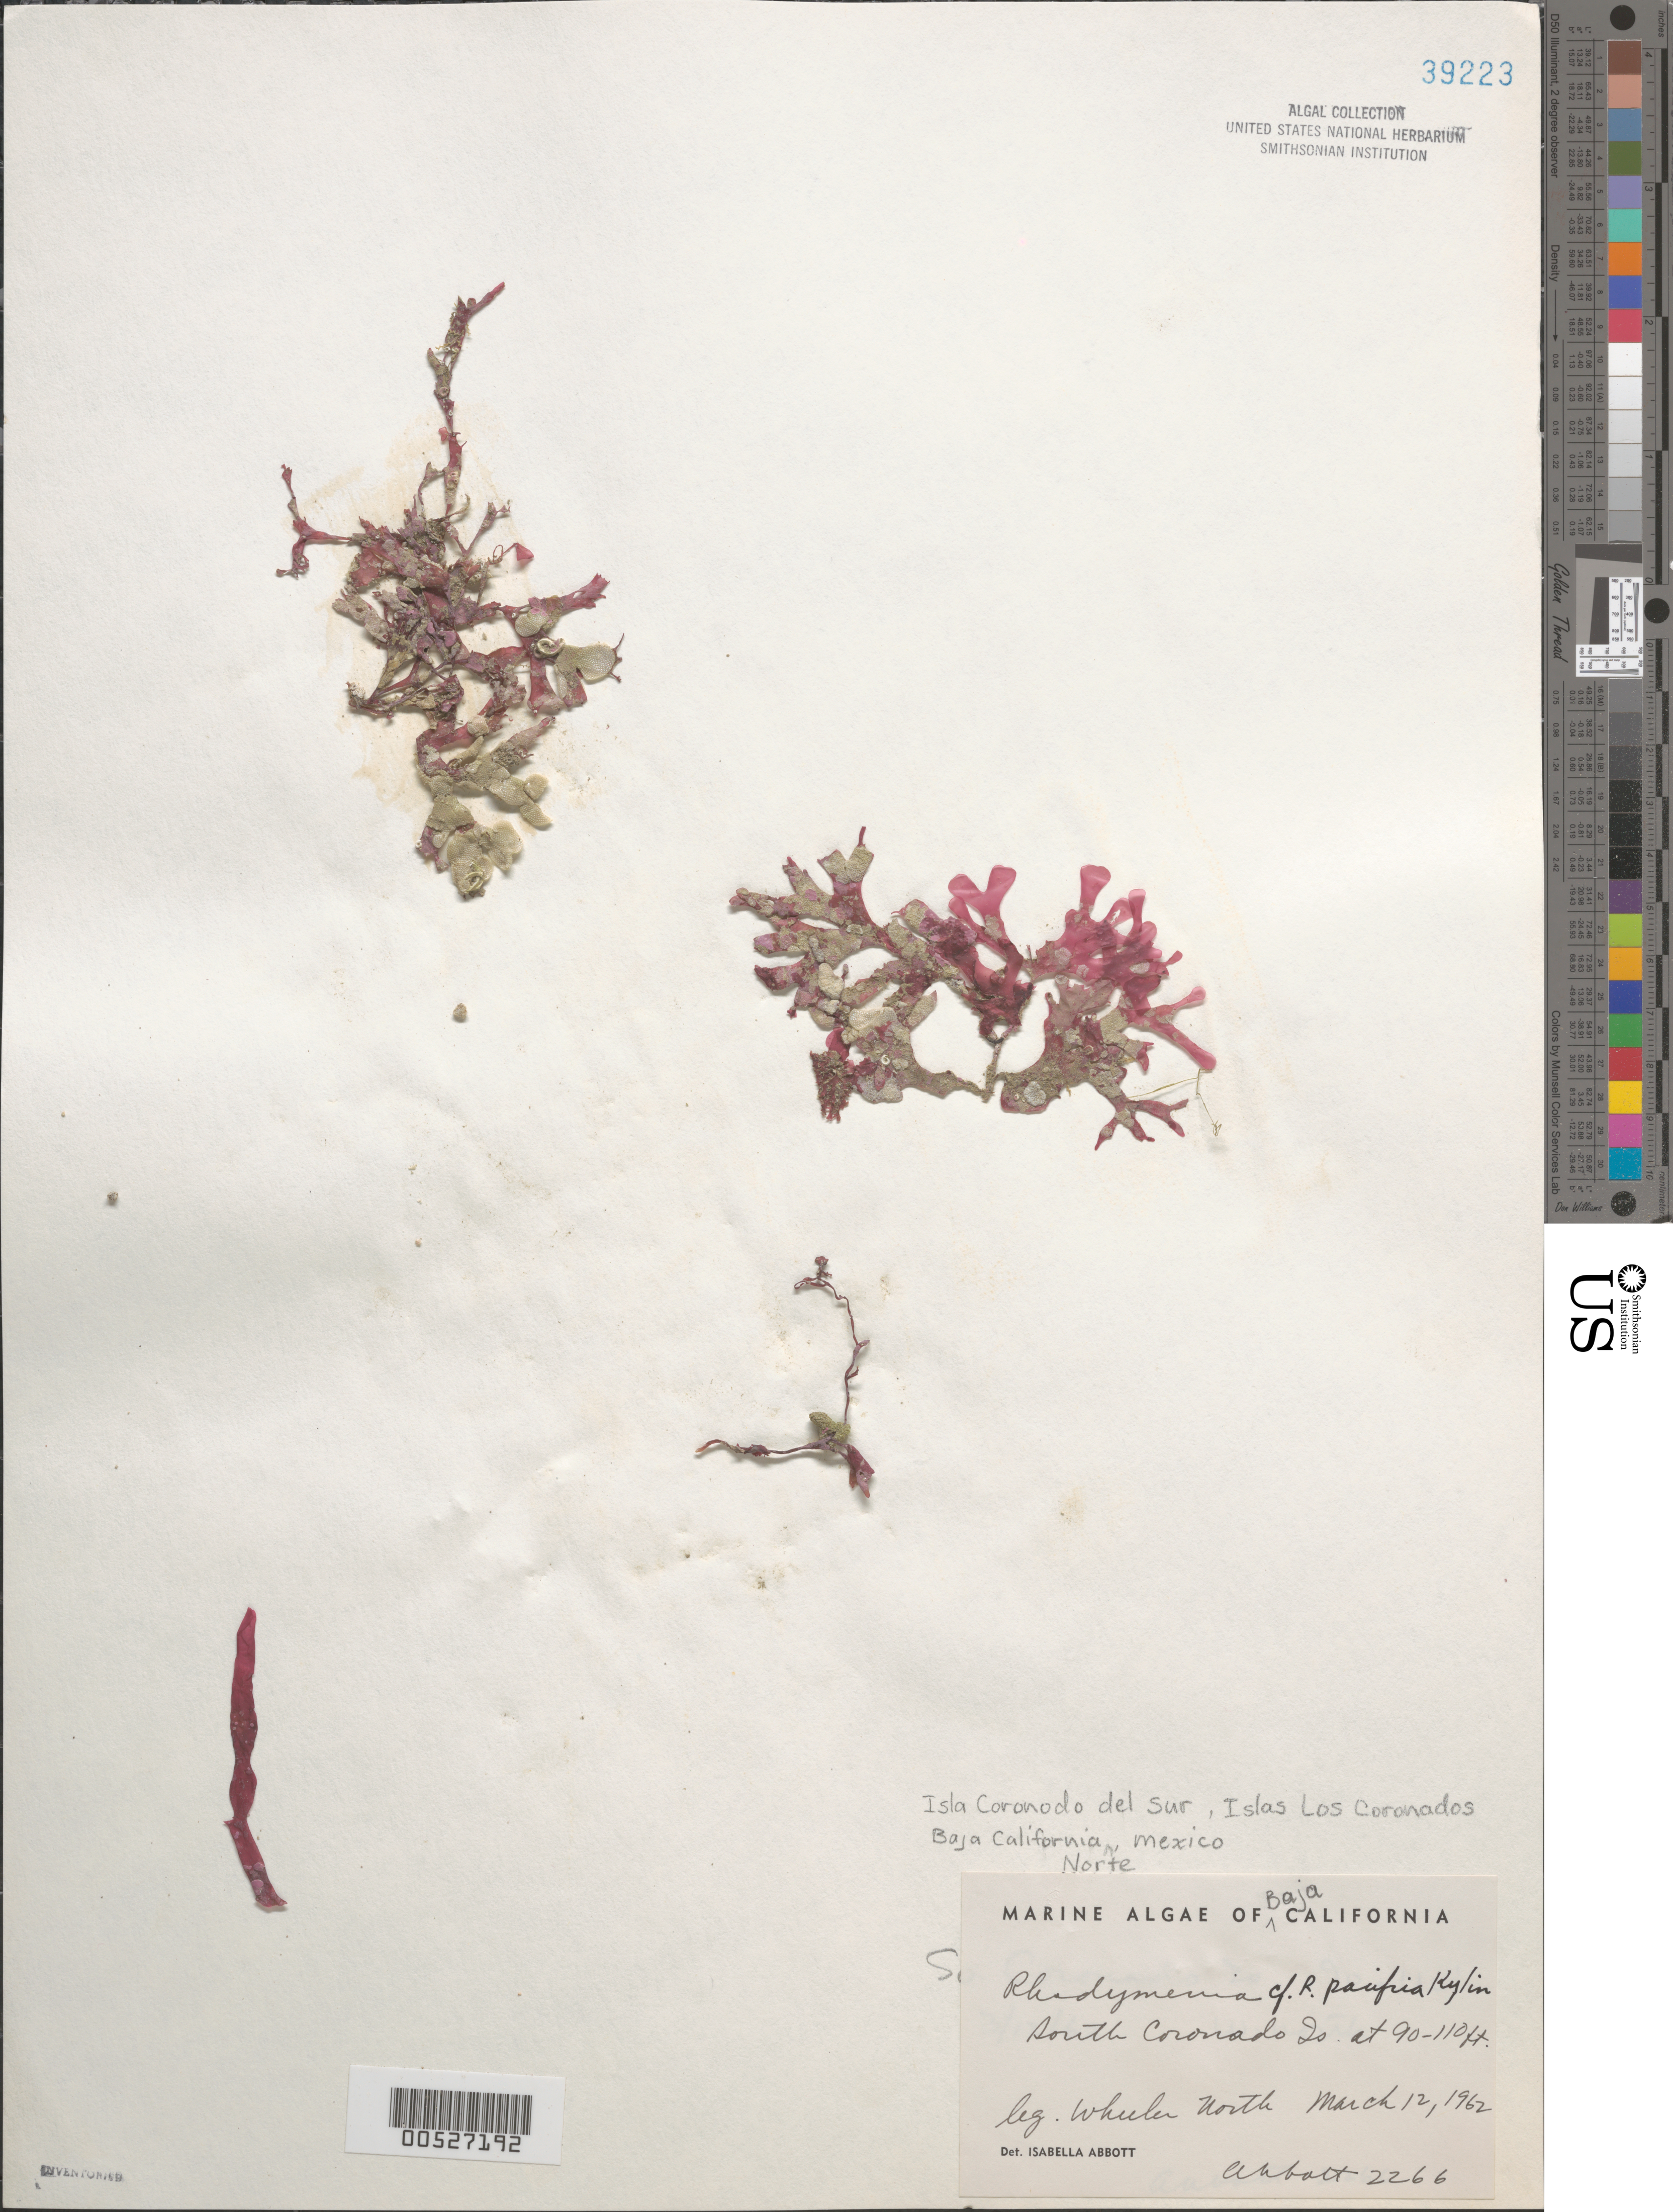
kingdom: Plantae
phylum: Rhodophyta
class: Florideophyceae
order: Rhodymeniales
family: Rhodymeniaceae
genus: Rhodymenia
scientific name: Rhodymenia pacifica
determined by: Abbott, Isabella A.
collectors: W. North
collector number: IAA 2266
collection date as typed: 12 Mar 1962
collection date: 1962-03-12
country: Mexico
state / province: Baja California Norte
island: Isla Coronado del Sur (South Coronado l.)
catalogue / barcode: US 39223